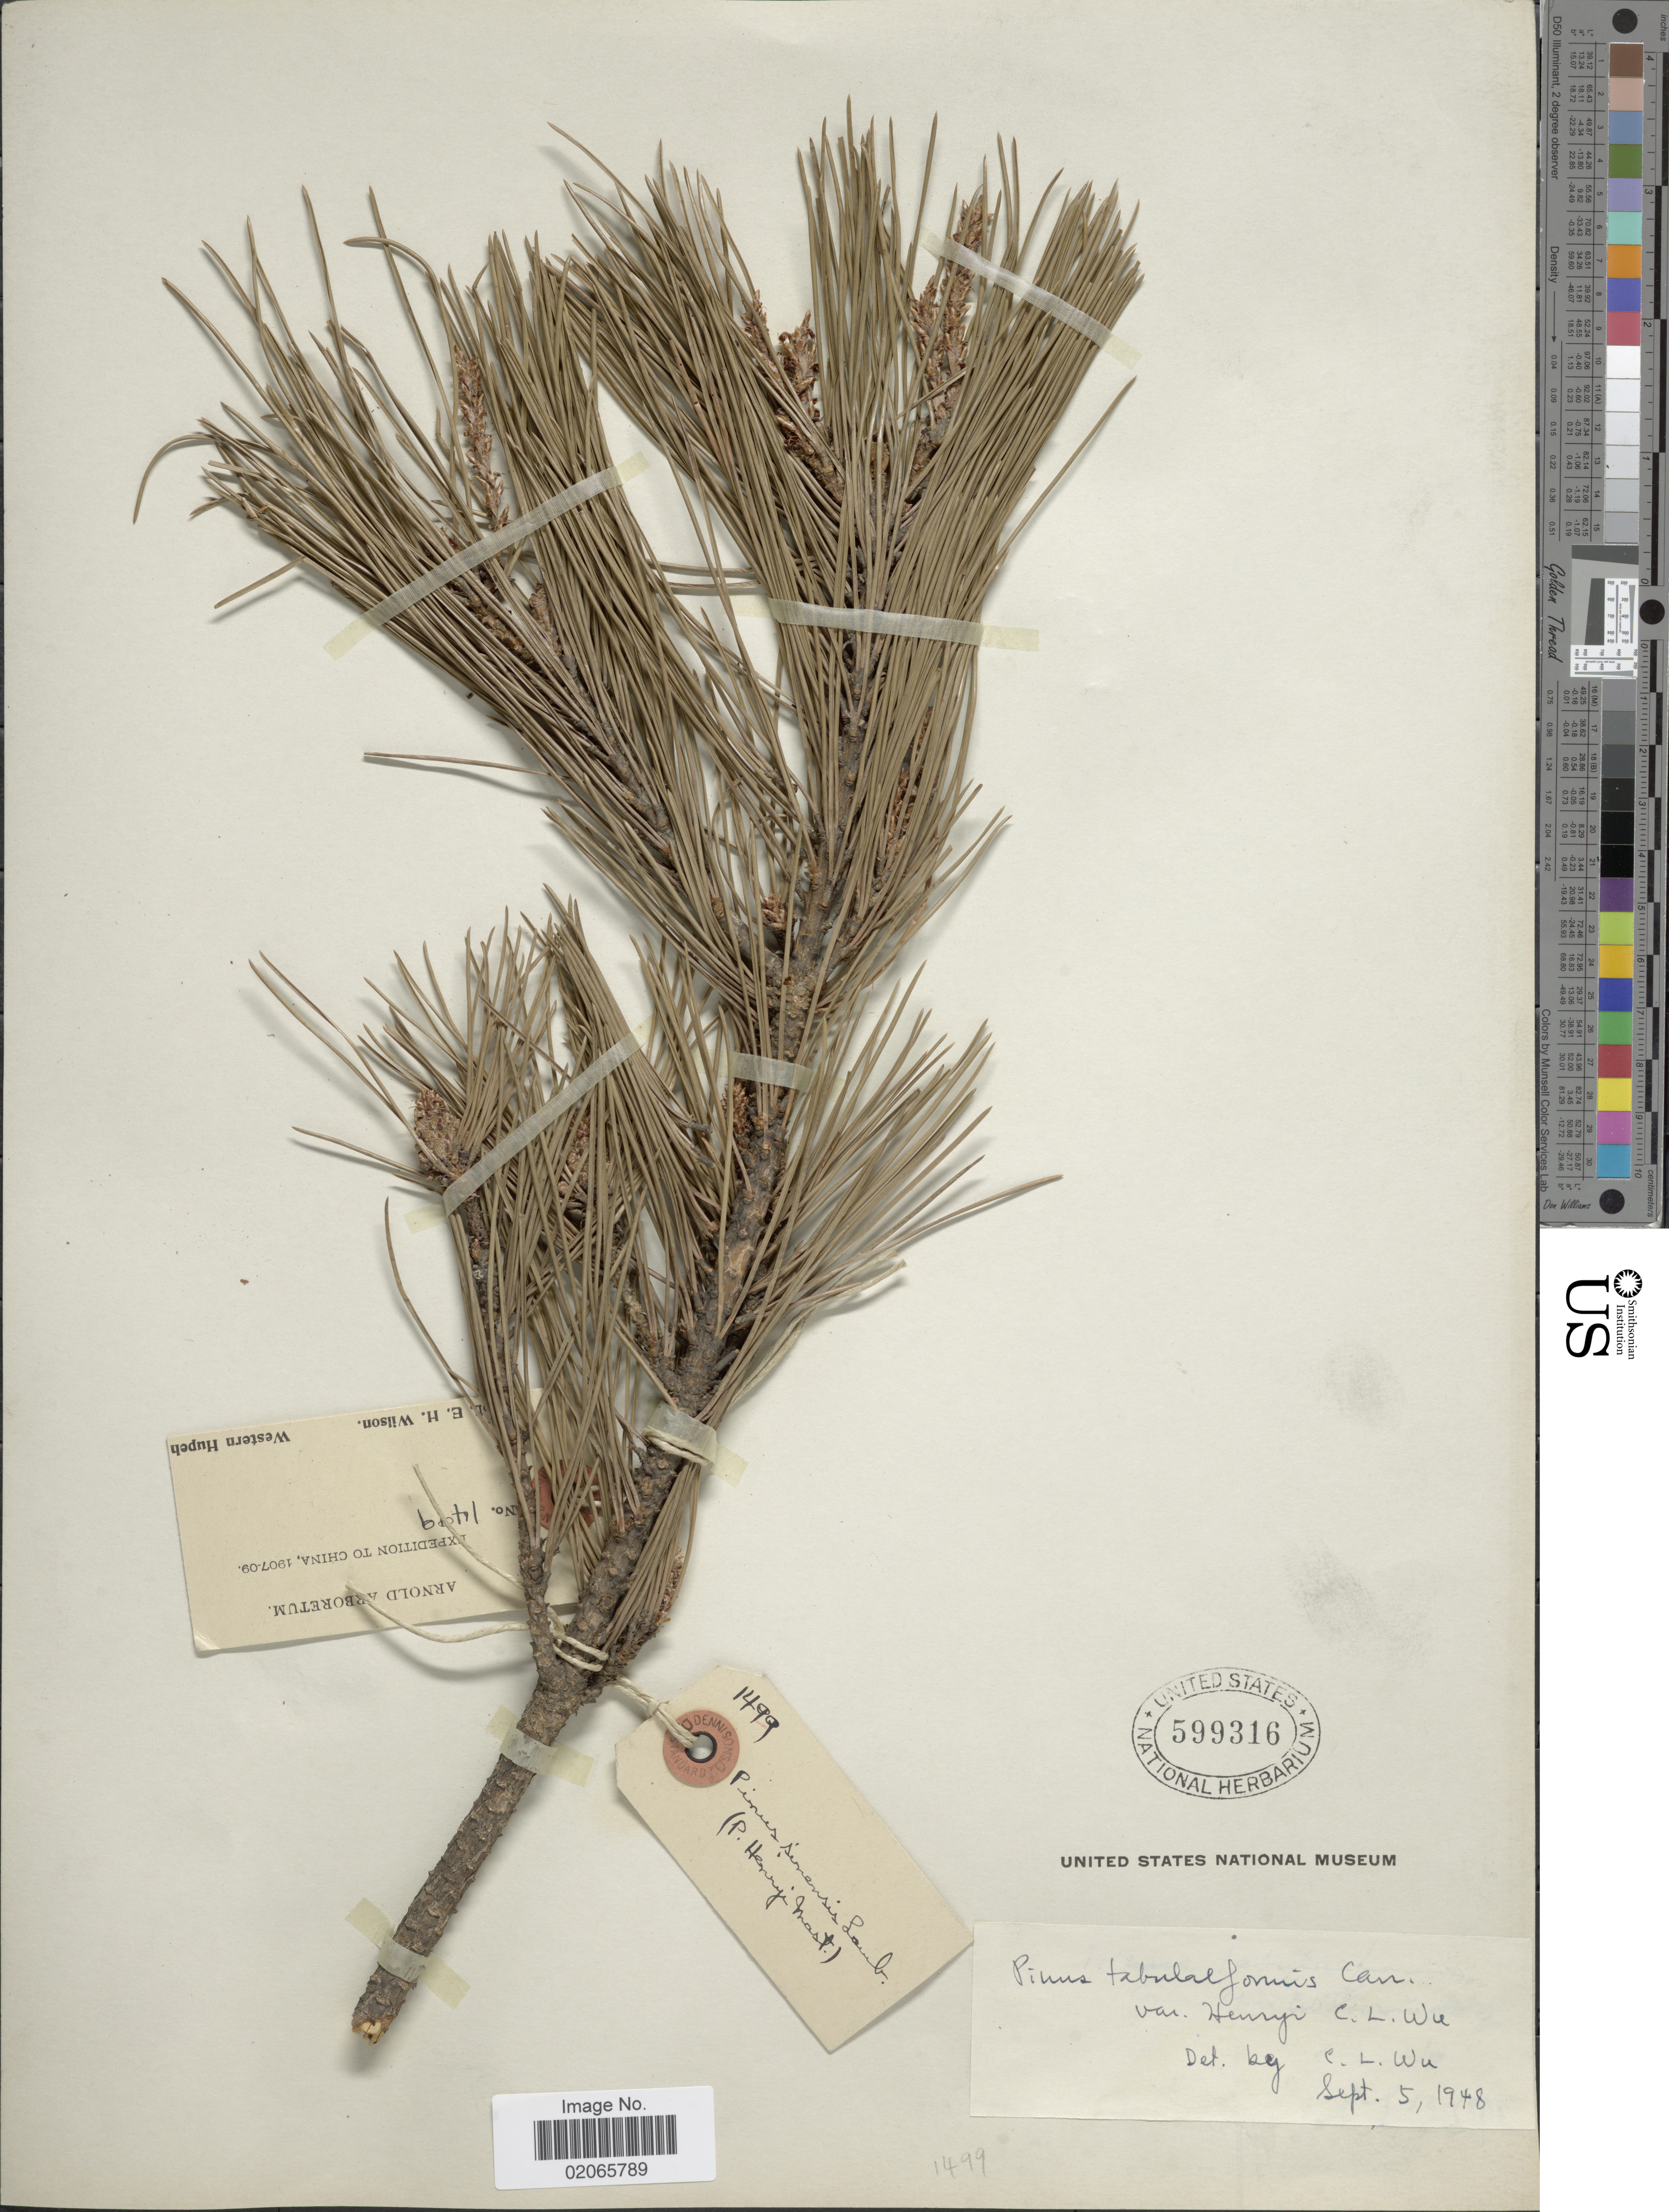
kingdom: Plantae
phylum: Tracheophyta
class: Pinopsida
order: Pinales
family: Pinaceae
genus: Pinus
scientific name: Pinus tabuliformis var. henryi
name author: (Mast.) C.T. Kuan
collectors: E. Wilson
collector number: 1499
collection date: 1907/1909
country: China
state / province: Hubei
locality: Western Hupeh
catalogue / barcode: US 599316